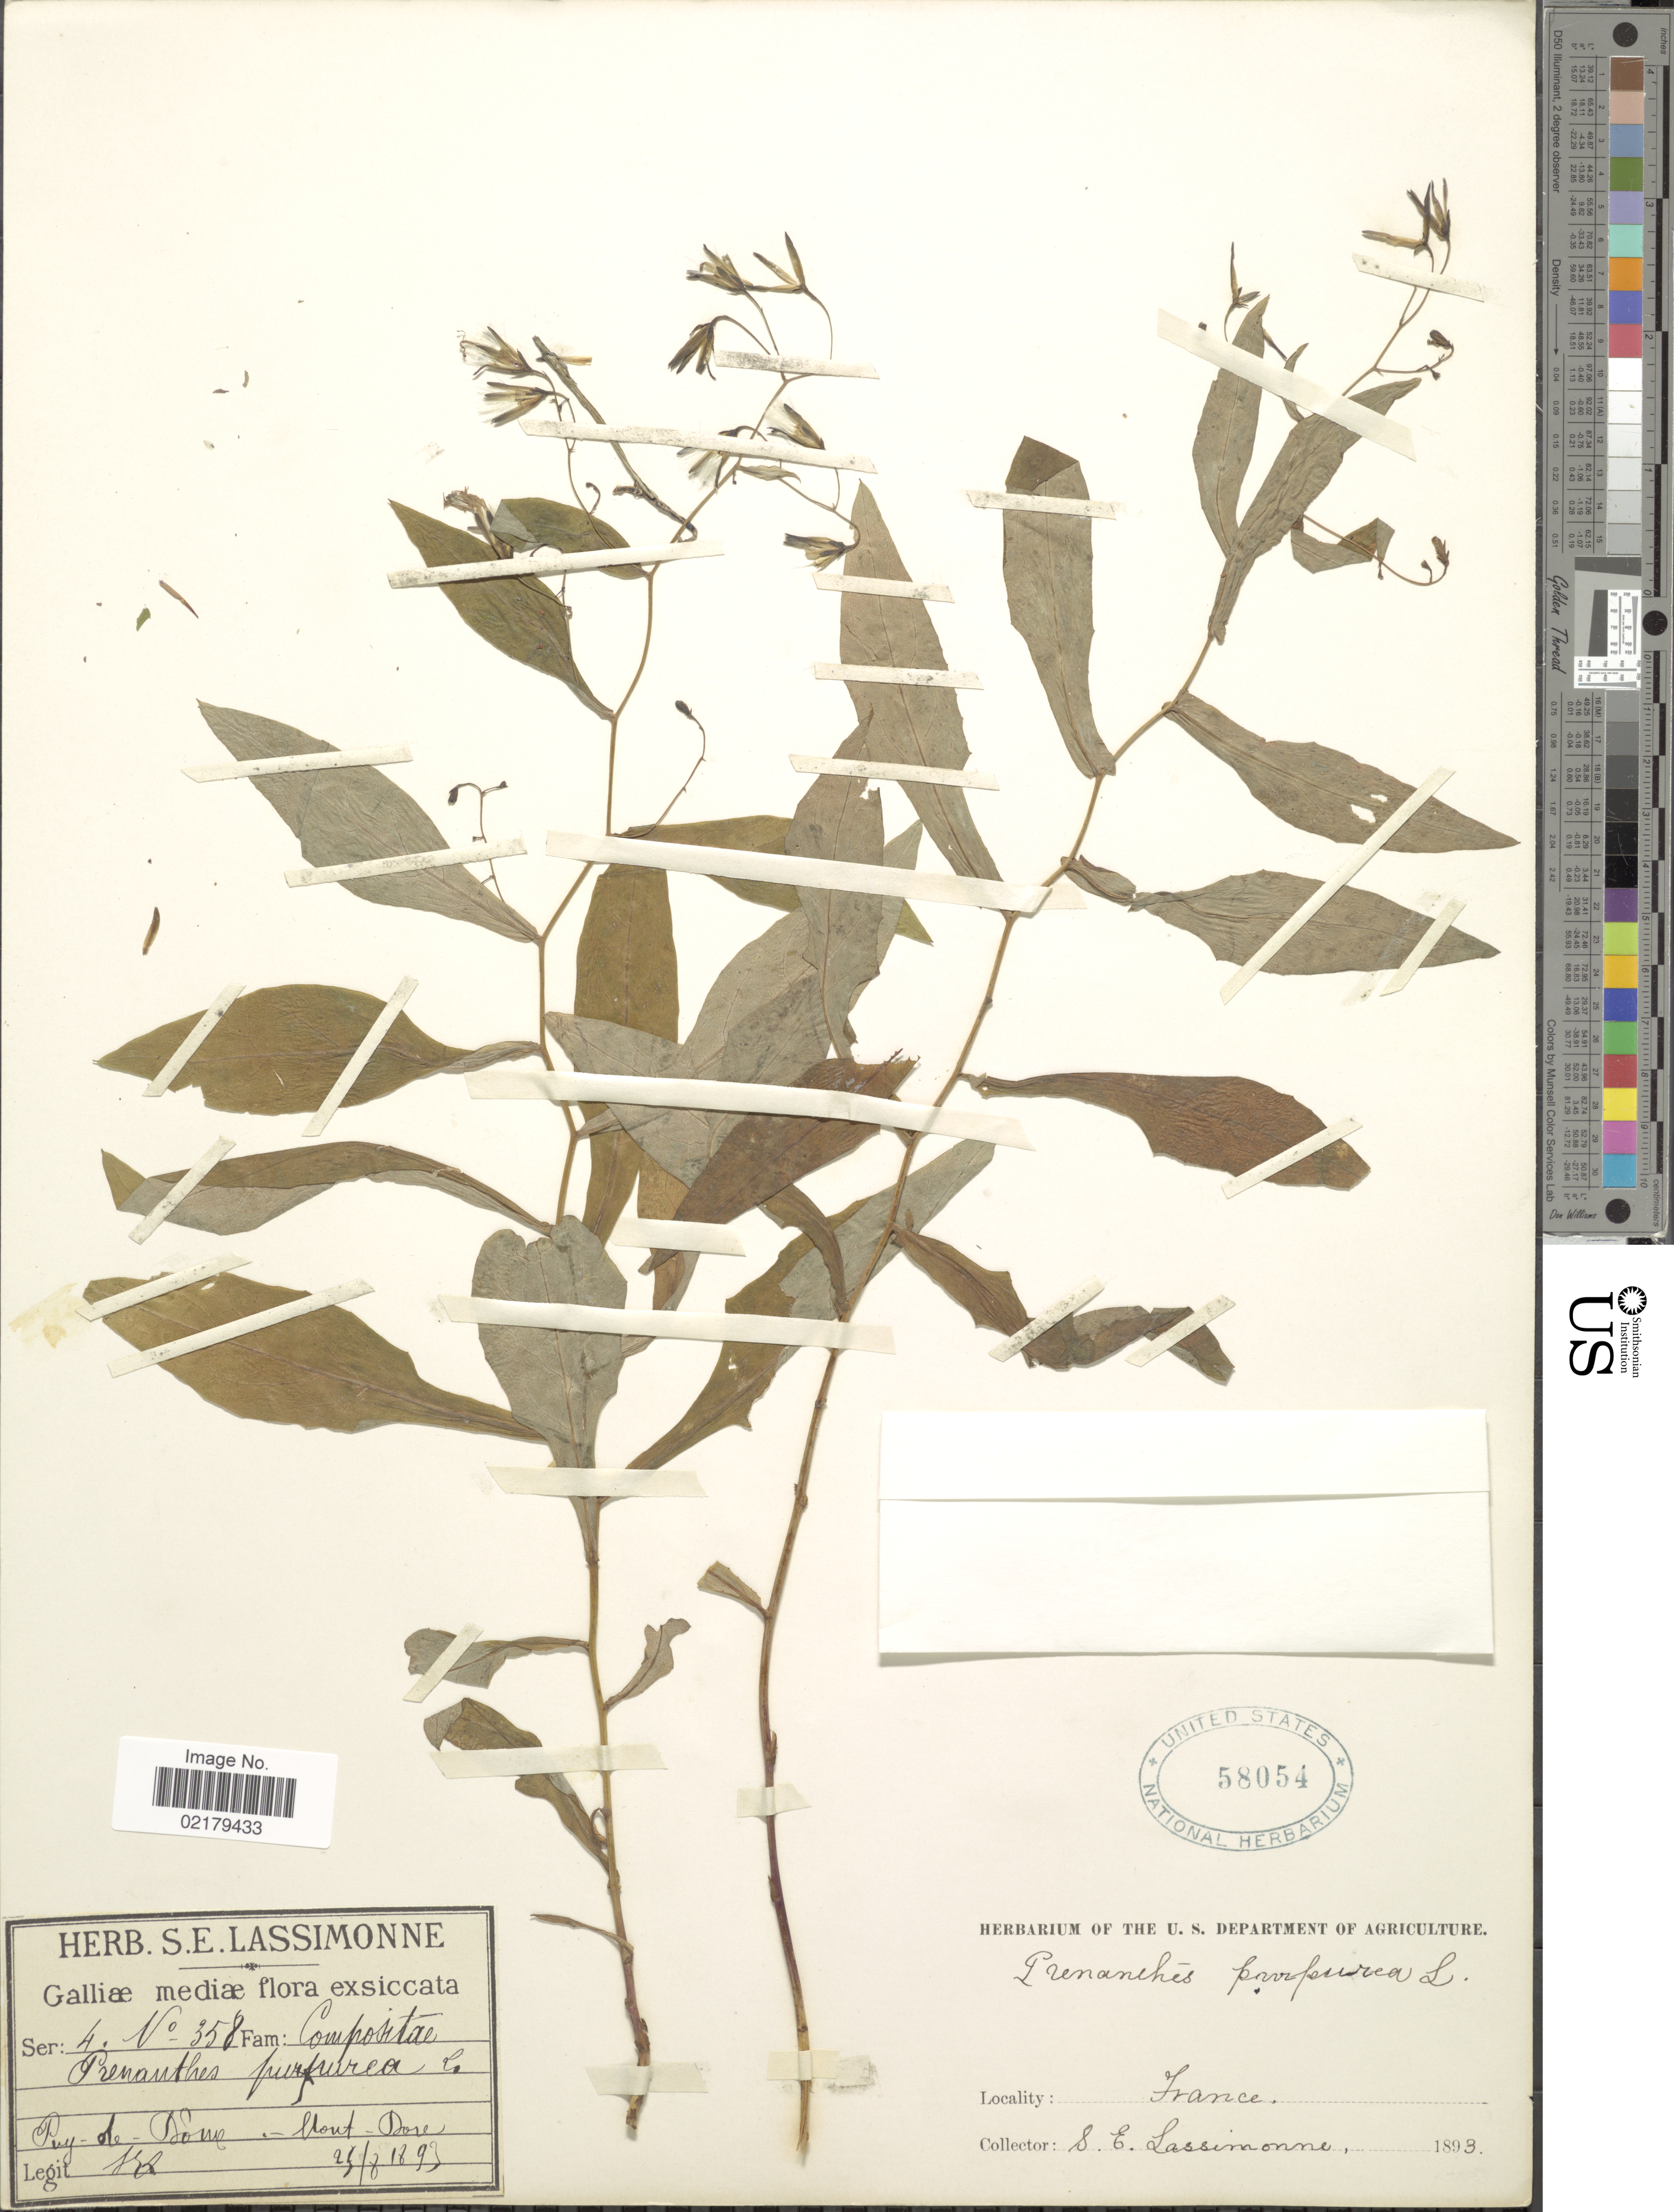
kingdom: Plantae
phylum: Tracheophyta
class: Magnoliopsida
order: Asterales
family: Asteraceae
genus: Prenanthes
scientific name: Prenanthes purpurea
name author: L.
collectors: S. Lassimonne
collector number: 358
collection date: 1893-08-09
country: France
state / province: Auvergne-Rhône-Alpes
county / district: Puy-de-Dôme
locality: Galliæ mediæ [Central France]. Puy-de-Dôme - Mont-Dore.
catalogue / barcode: US 58054